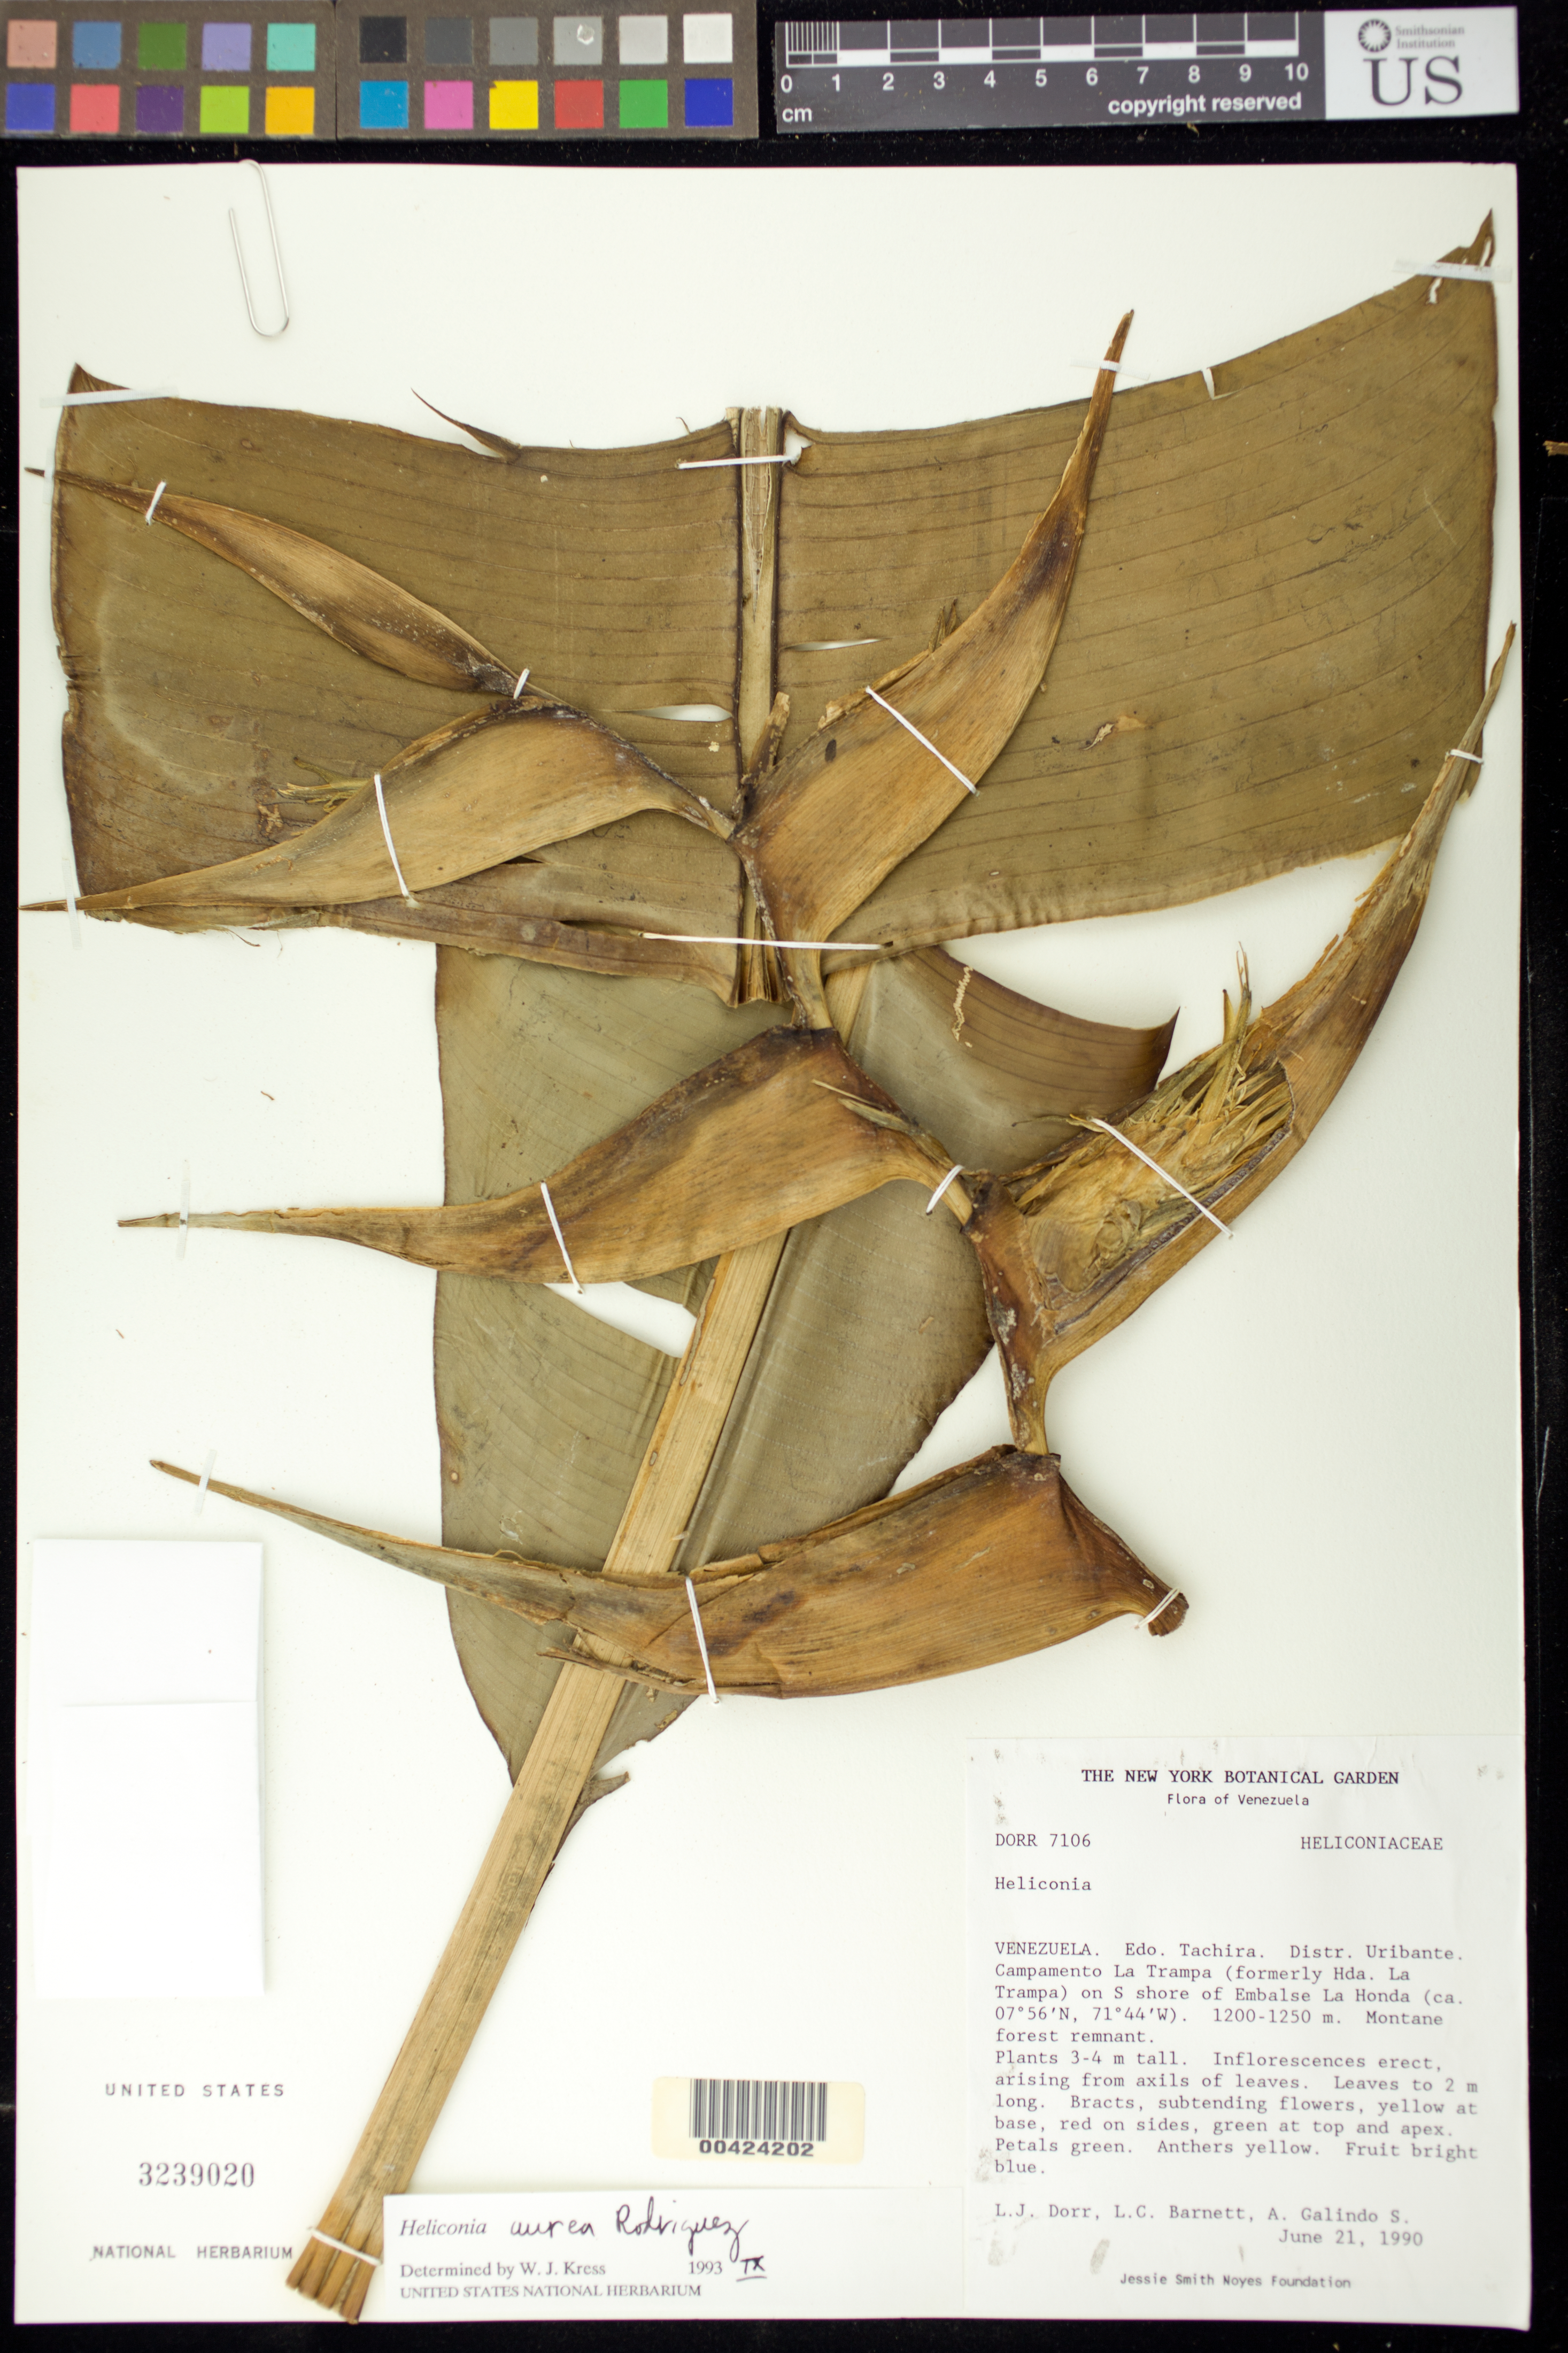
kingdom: Plantae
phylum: Tracheophyta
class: Liliopsida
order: Zingiberales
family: Heliconiaceae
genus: Heliconia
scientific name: Heliconia aurea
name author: G. Rodr.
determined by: Kress, W. J., (US), Smithsonian Institution - National Museum of Natural History (UNITED STATES)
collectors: L. J. Dorr, L. C. Barnett & A. Galindo S.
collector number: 7106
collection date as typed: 21 Jun 1990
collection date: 1990-06-21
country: Venezuela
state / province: Táchira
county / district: Uribante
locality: Campamento La Trampa (formerly Honda La Trampa) on S shore of Embalse La Honda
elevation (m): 1200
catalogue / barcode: US 3239020